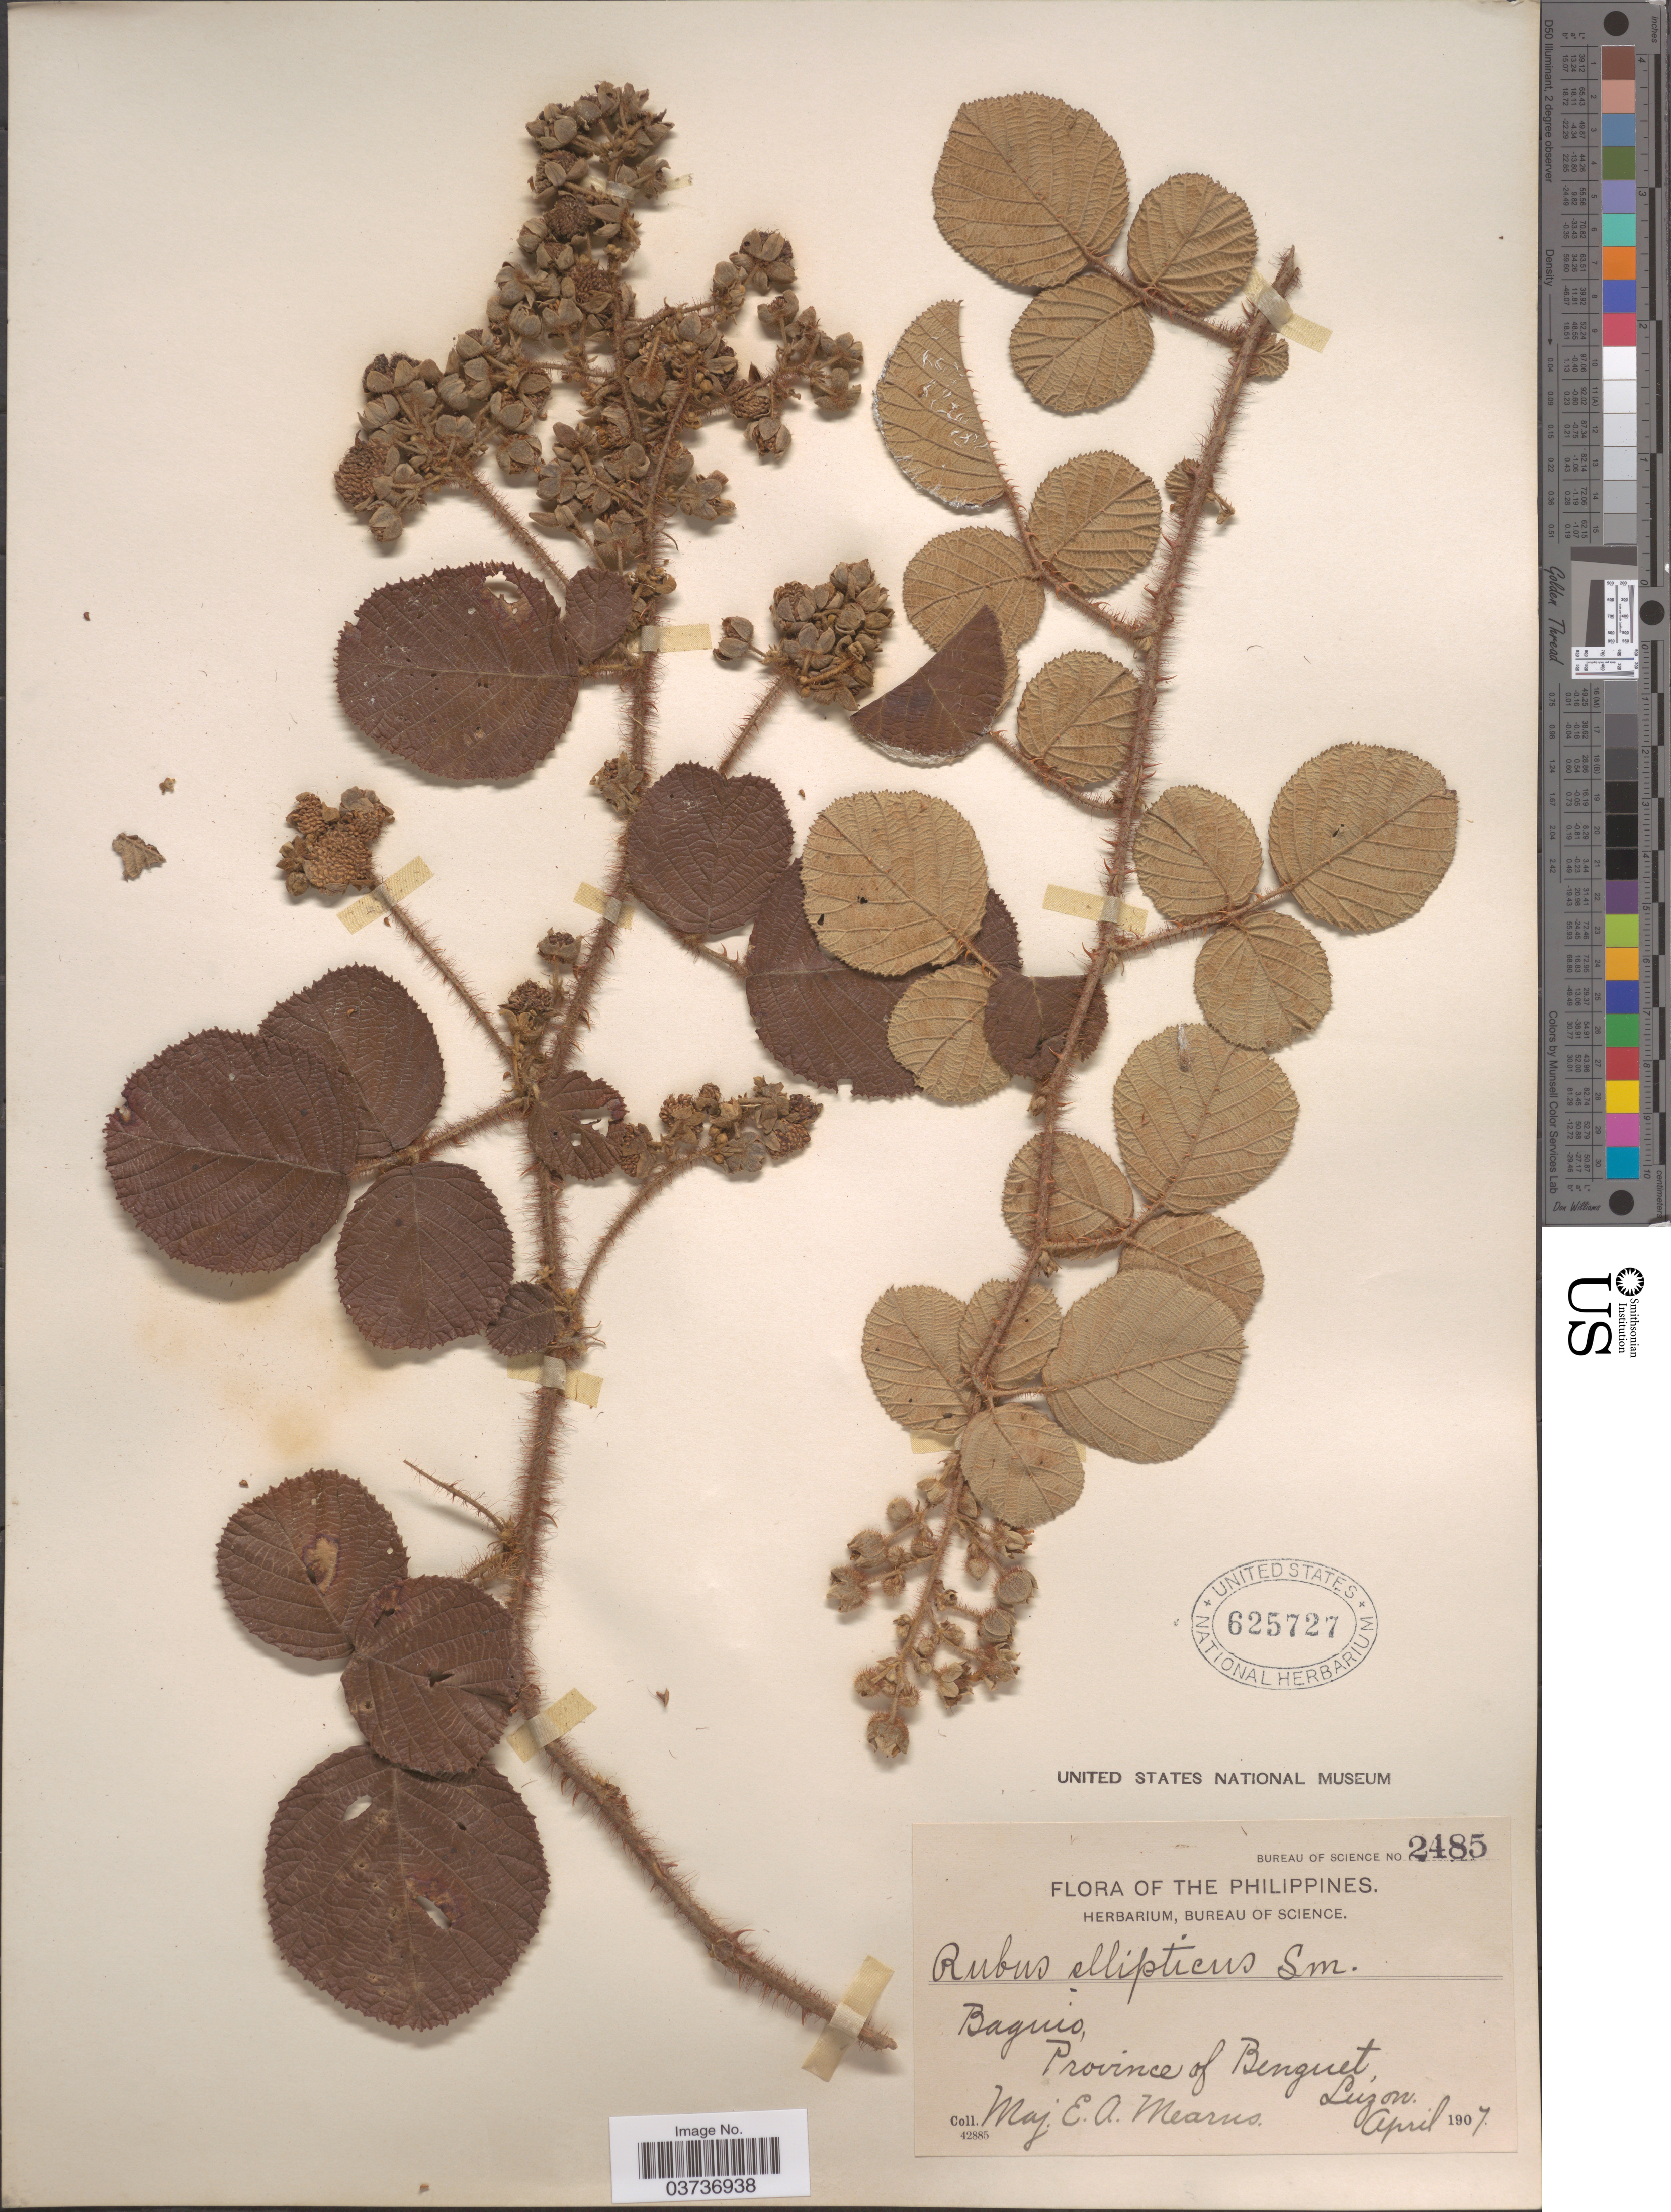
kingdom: Plantae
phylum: Tracheophyta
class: Magnoliopsida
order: Rosales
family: Rosaceae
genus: Rubus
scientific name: Rubus ellipticus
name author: Sm.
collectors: E. A. Mearns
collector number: Bureau of Science 2485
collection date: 1907-04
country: Philippines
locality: Baguio, Province of Benguet, Luzon.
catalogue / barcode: US 625727